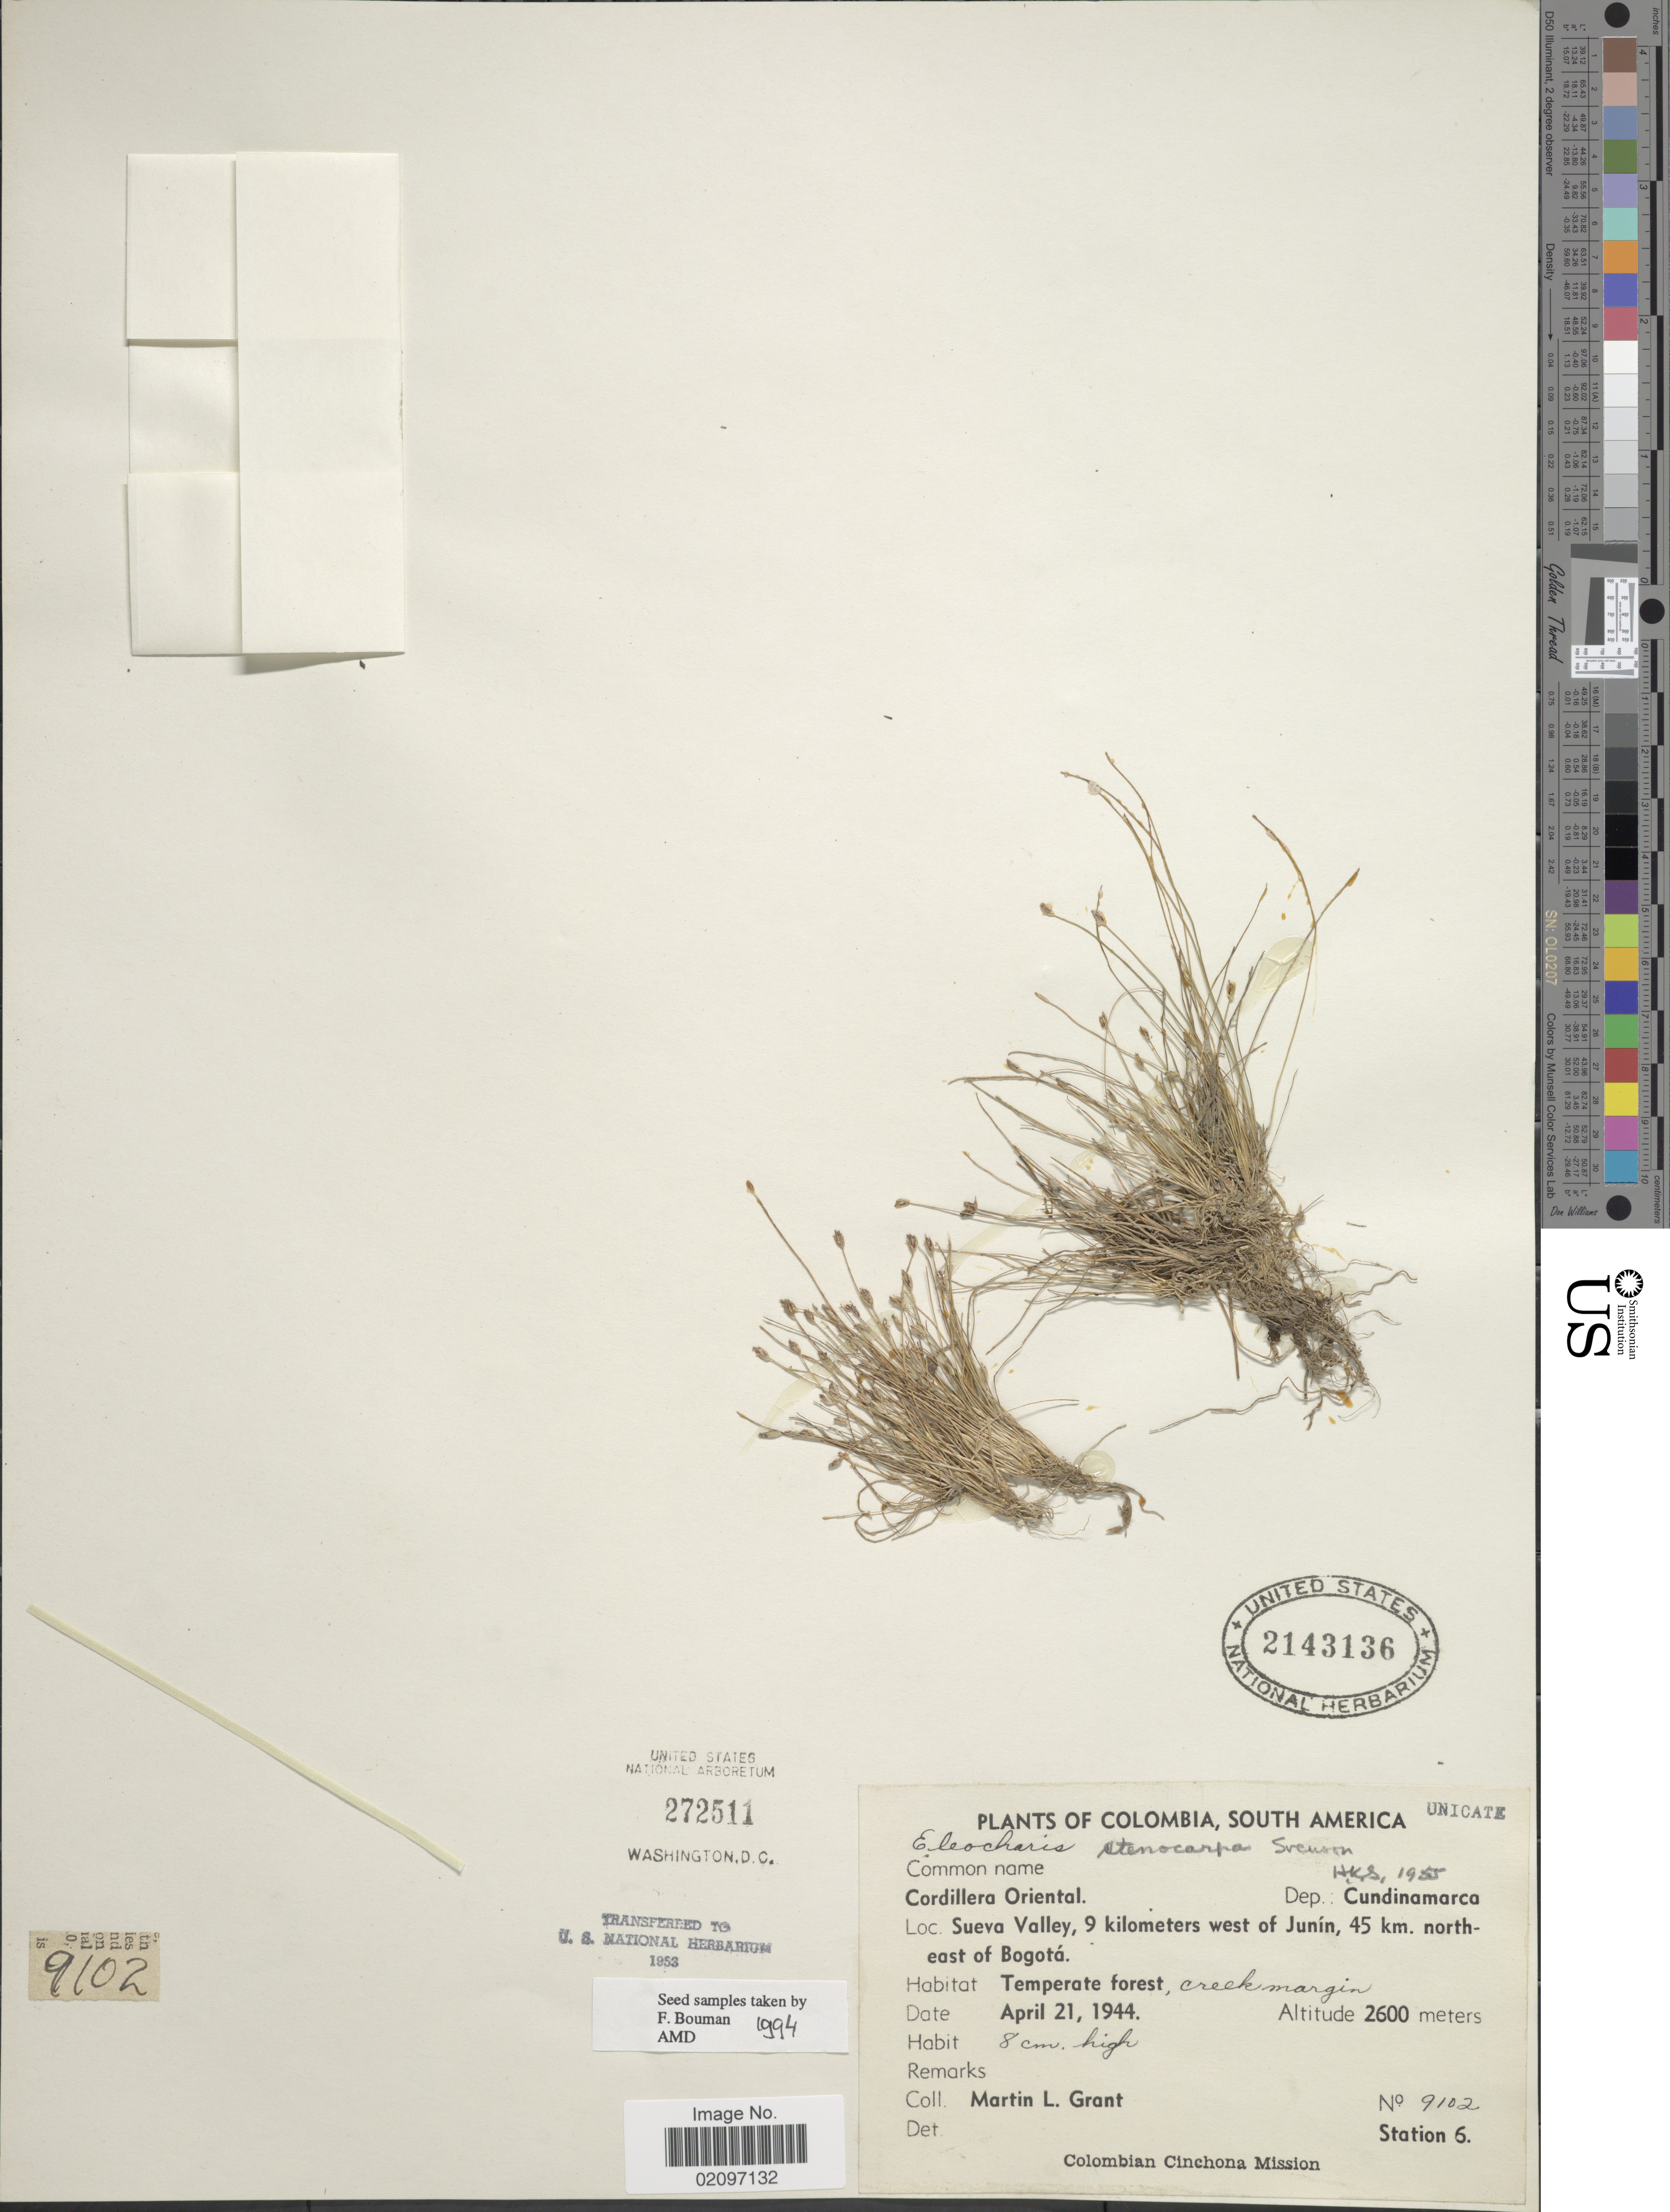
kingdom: Plantae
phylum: Tracheophyta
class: Liliopsida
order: Poales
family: Cyperaceae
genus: Eleocharis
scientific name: Eleocharis stenocarpa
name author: Svenson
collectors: M. L. Grant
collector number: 9102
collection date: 1944-04-21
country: Colombia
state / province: Cundinamarca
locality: Cordillera Oriental, Dep.: Cundinamarca, Sueva Valley, 9 kilometers west of Junin, 45 km. northeast of Bogota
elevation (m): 2600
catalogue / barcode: US 2143136